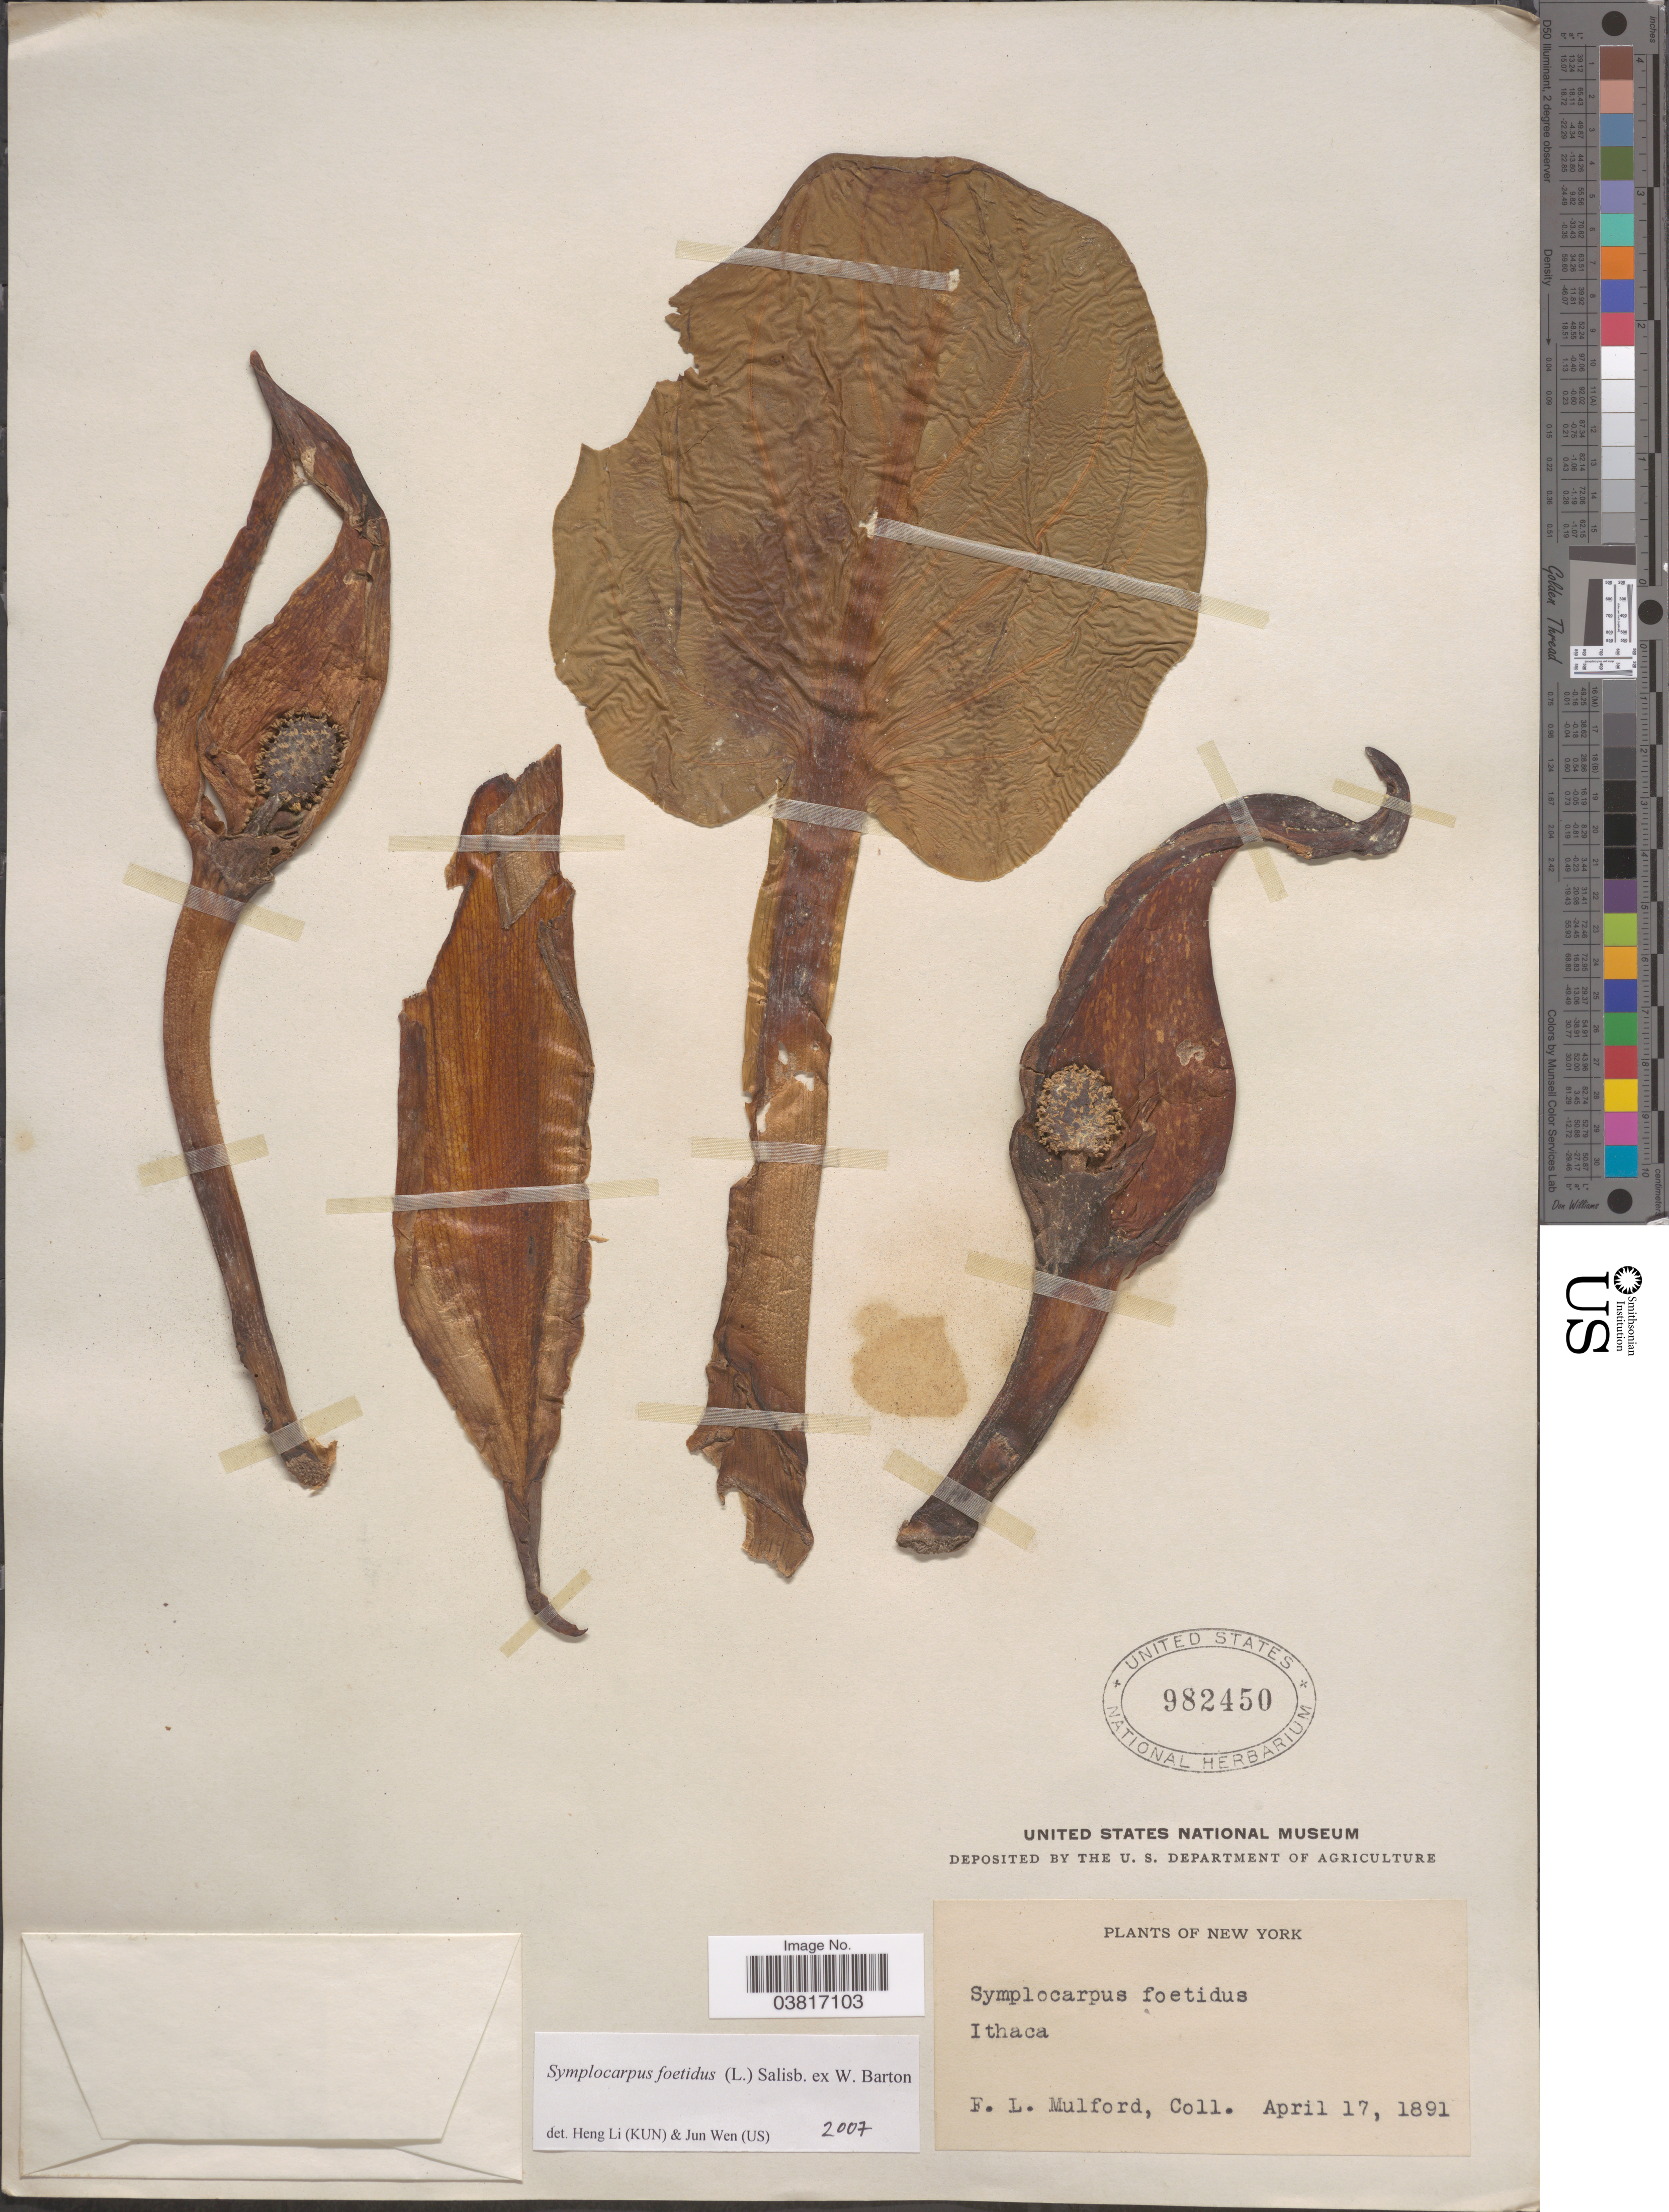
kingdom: Plantae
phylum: Tracheophyta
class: Liliopsida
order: Alismatales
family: Araceae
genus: Symplocarpus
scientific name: Symplocarpus foetidus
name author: (L.) W. Salisb. ex W.P.C. Barton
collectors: F. Mulford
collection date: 1891-04-17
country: United States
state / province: New York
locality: Ithaca.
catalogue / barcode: US 982450